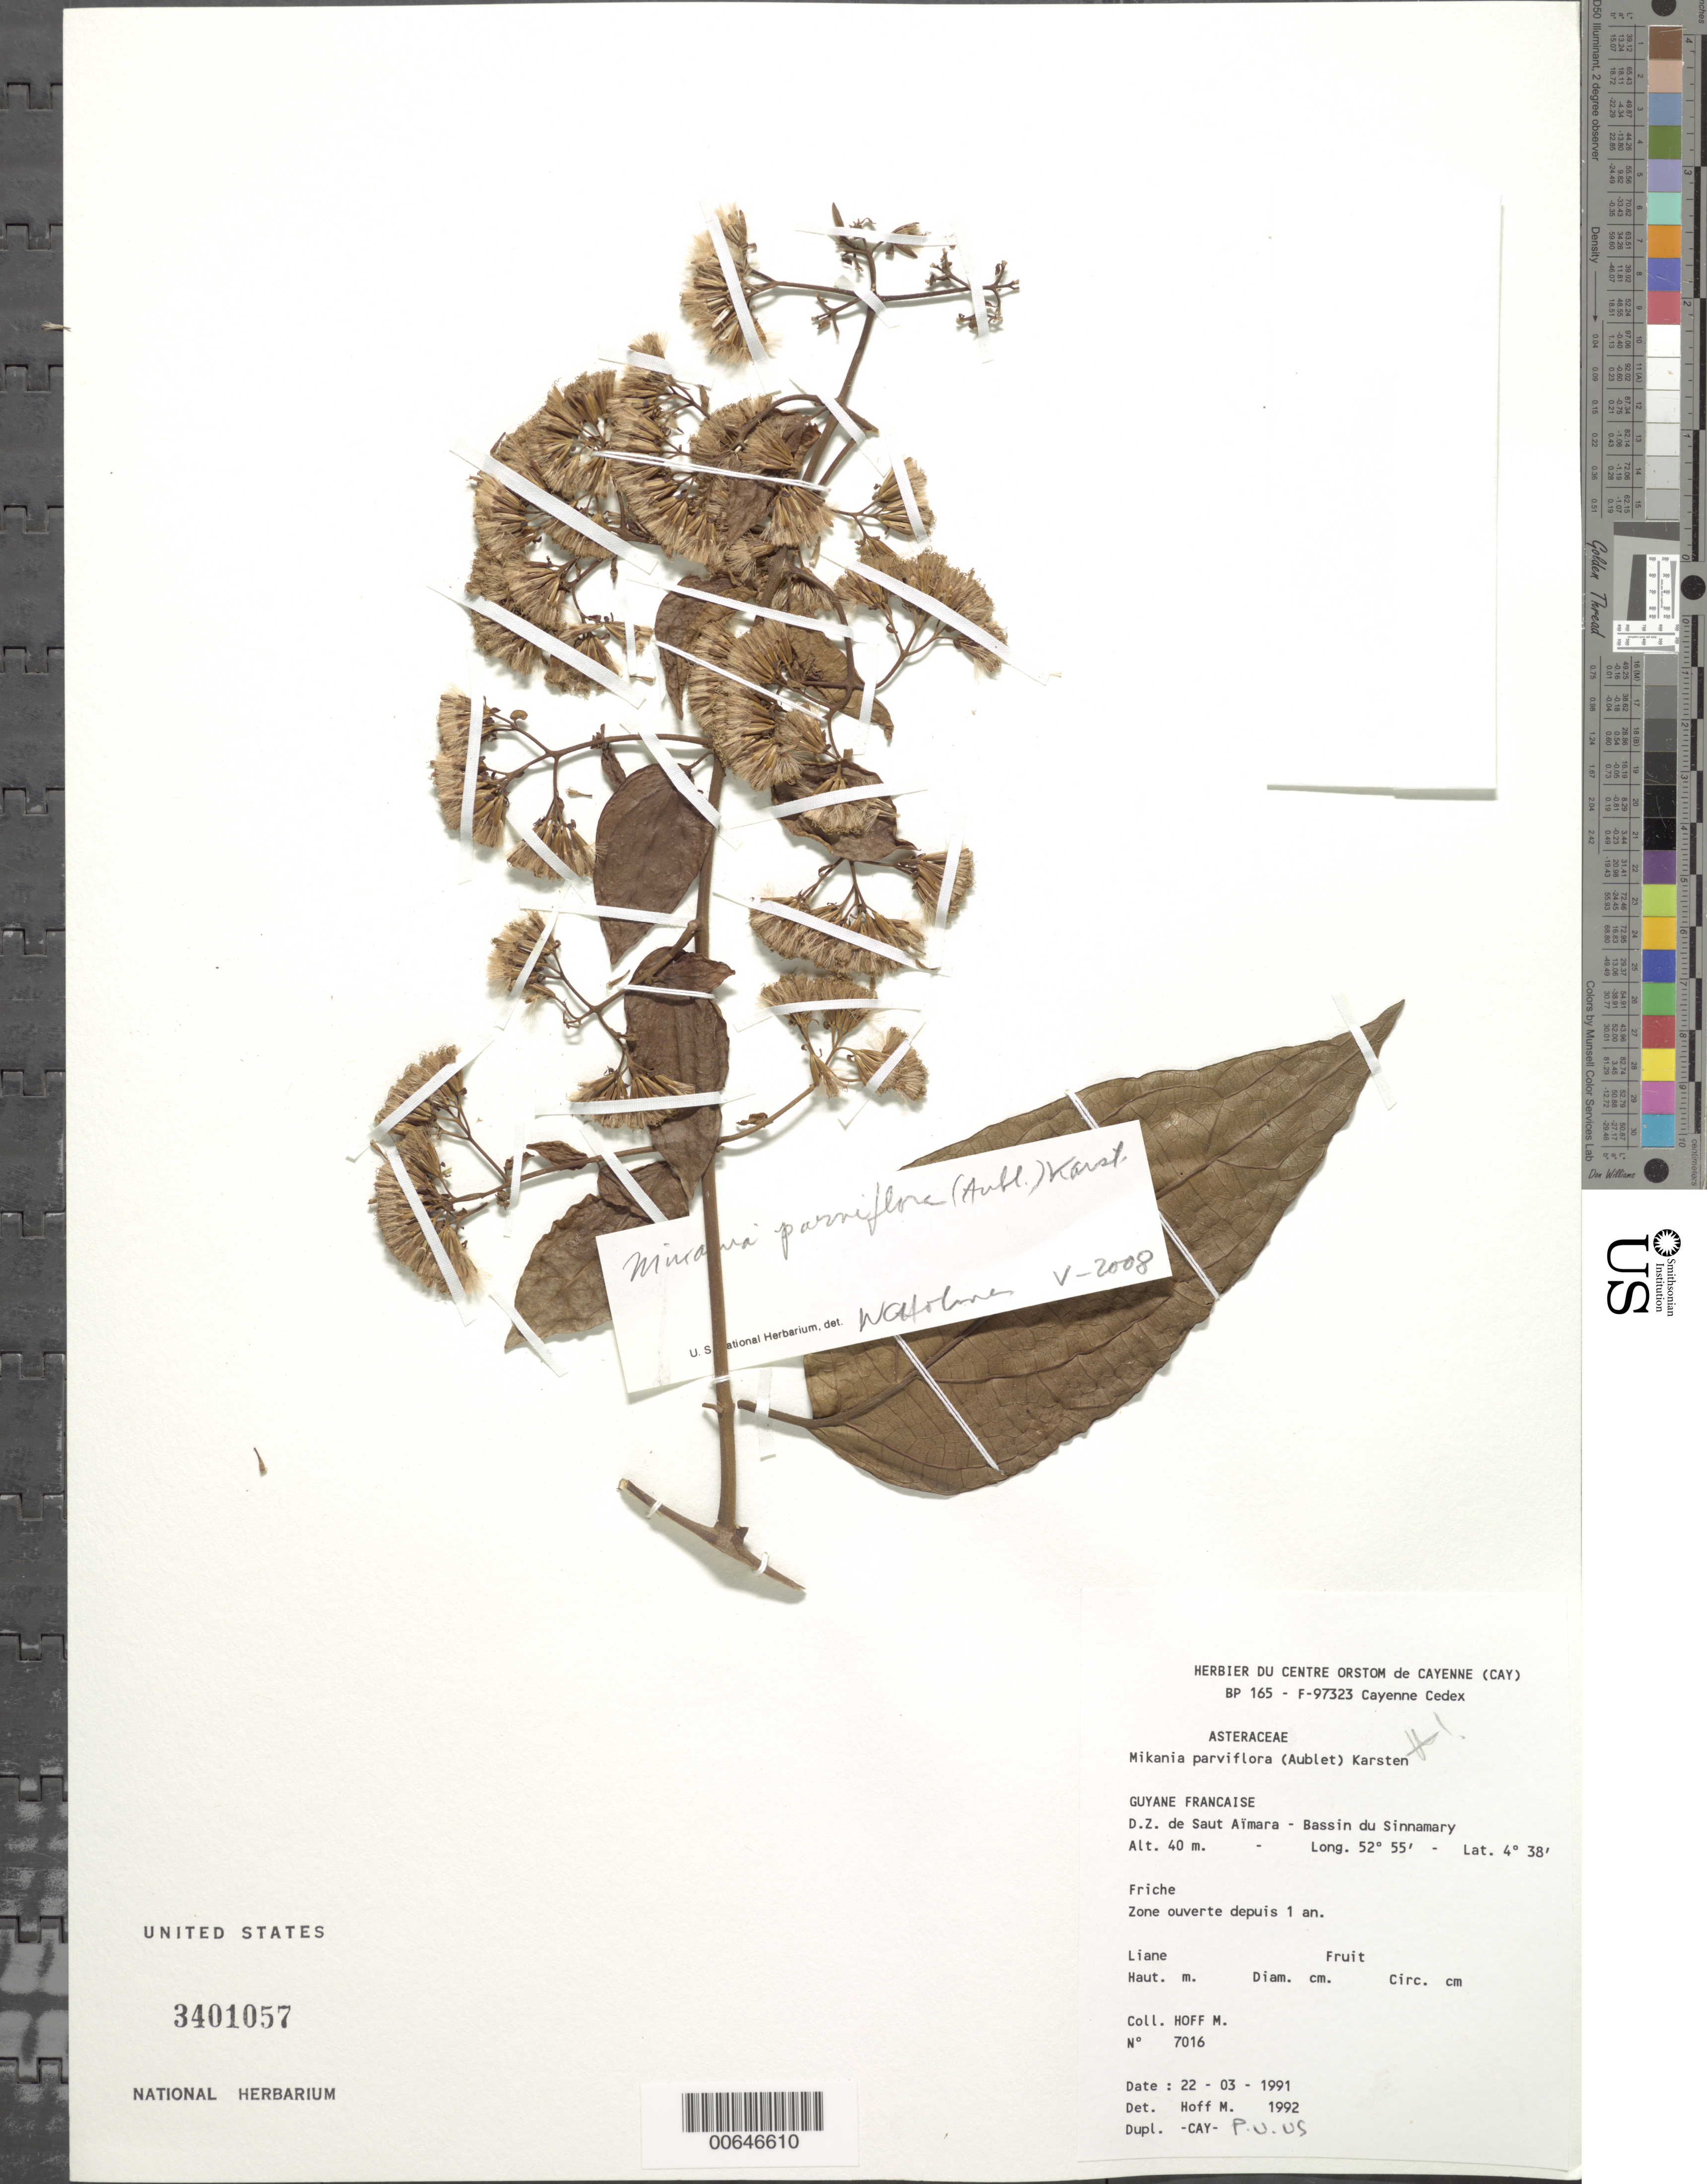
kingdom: Plantae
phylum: Tracheophyta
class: Magnoliopsida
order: Asterales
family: Asteraceae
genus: Mikania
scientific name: Mikania parviflora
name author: (Aubl.) H. Karst.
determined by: Hoff, M.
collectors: M. Hoff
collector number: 7016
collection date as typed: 22-Mar-91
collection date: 1991-03-22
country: French Guiana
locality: Saut Aïmara, Bassin du Sinnamary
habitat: Friche, sone ouverte depuis 1 an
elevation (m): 40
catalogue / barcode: US 3401057